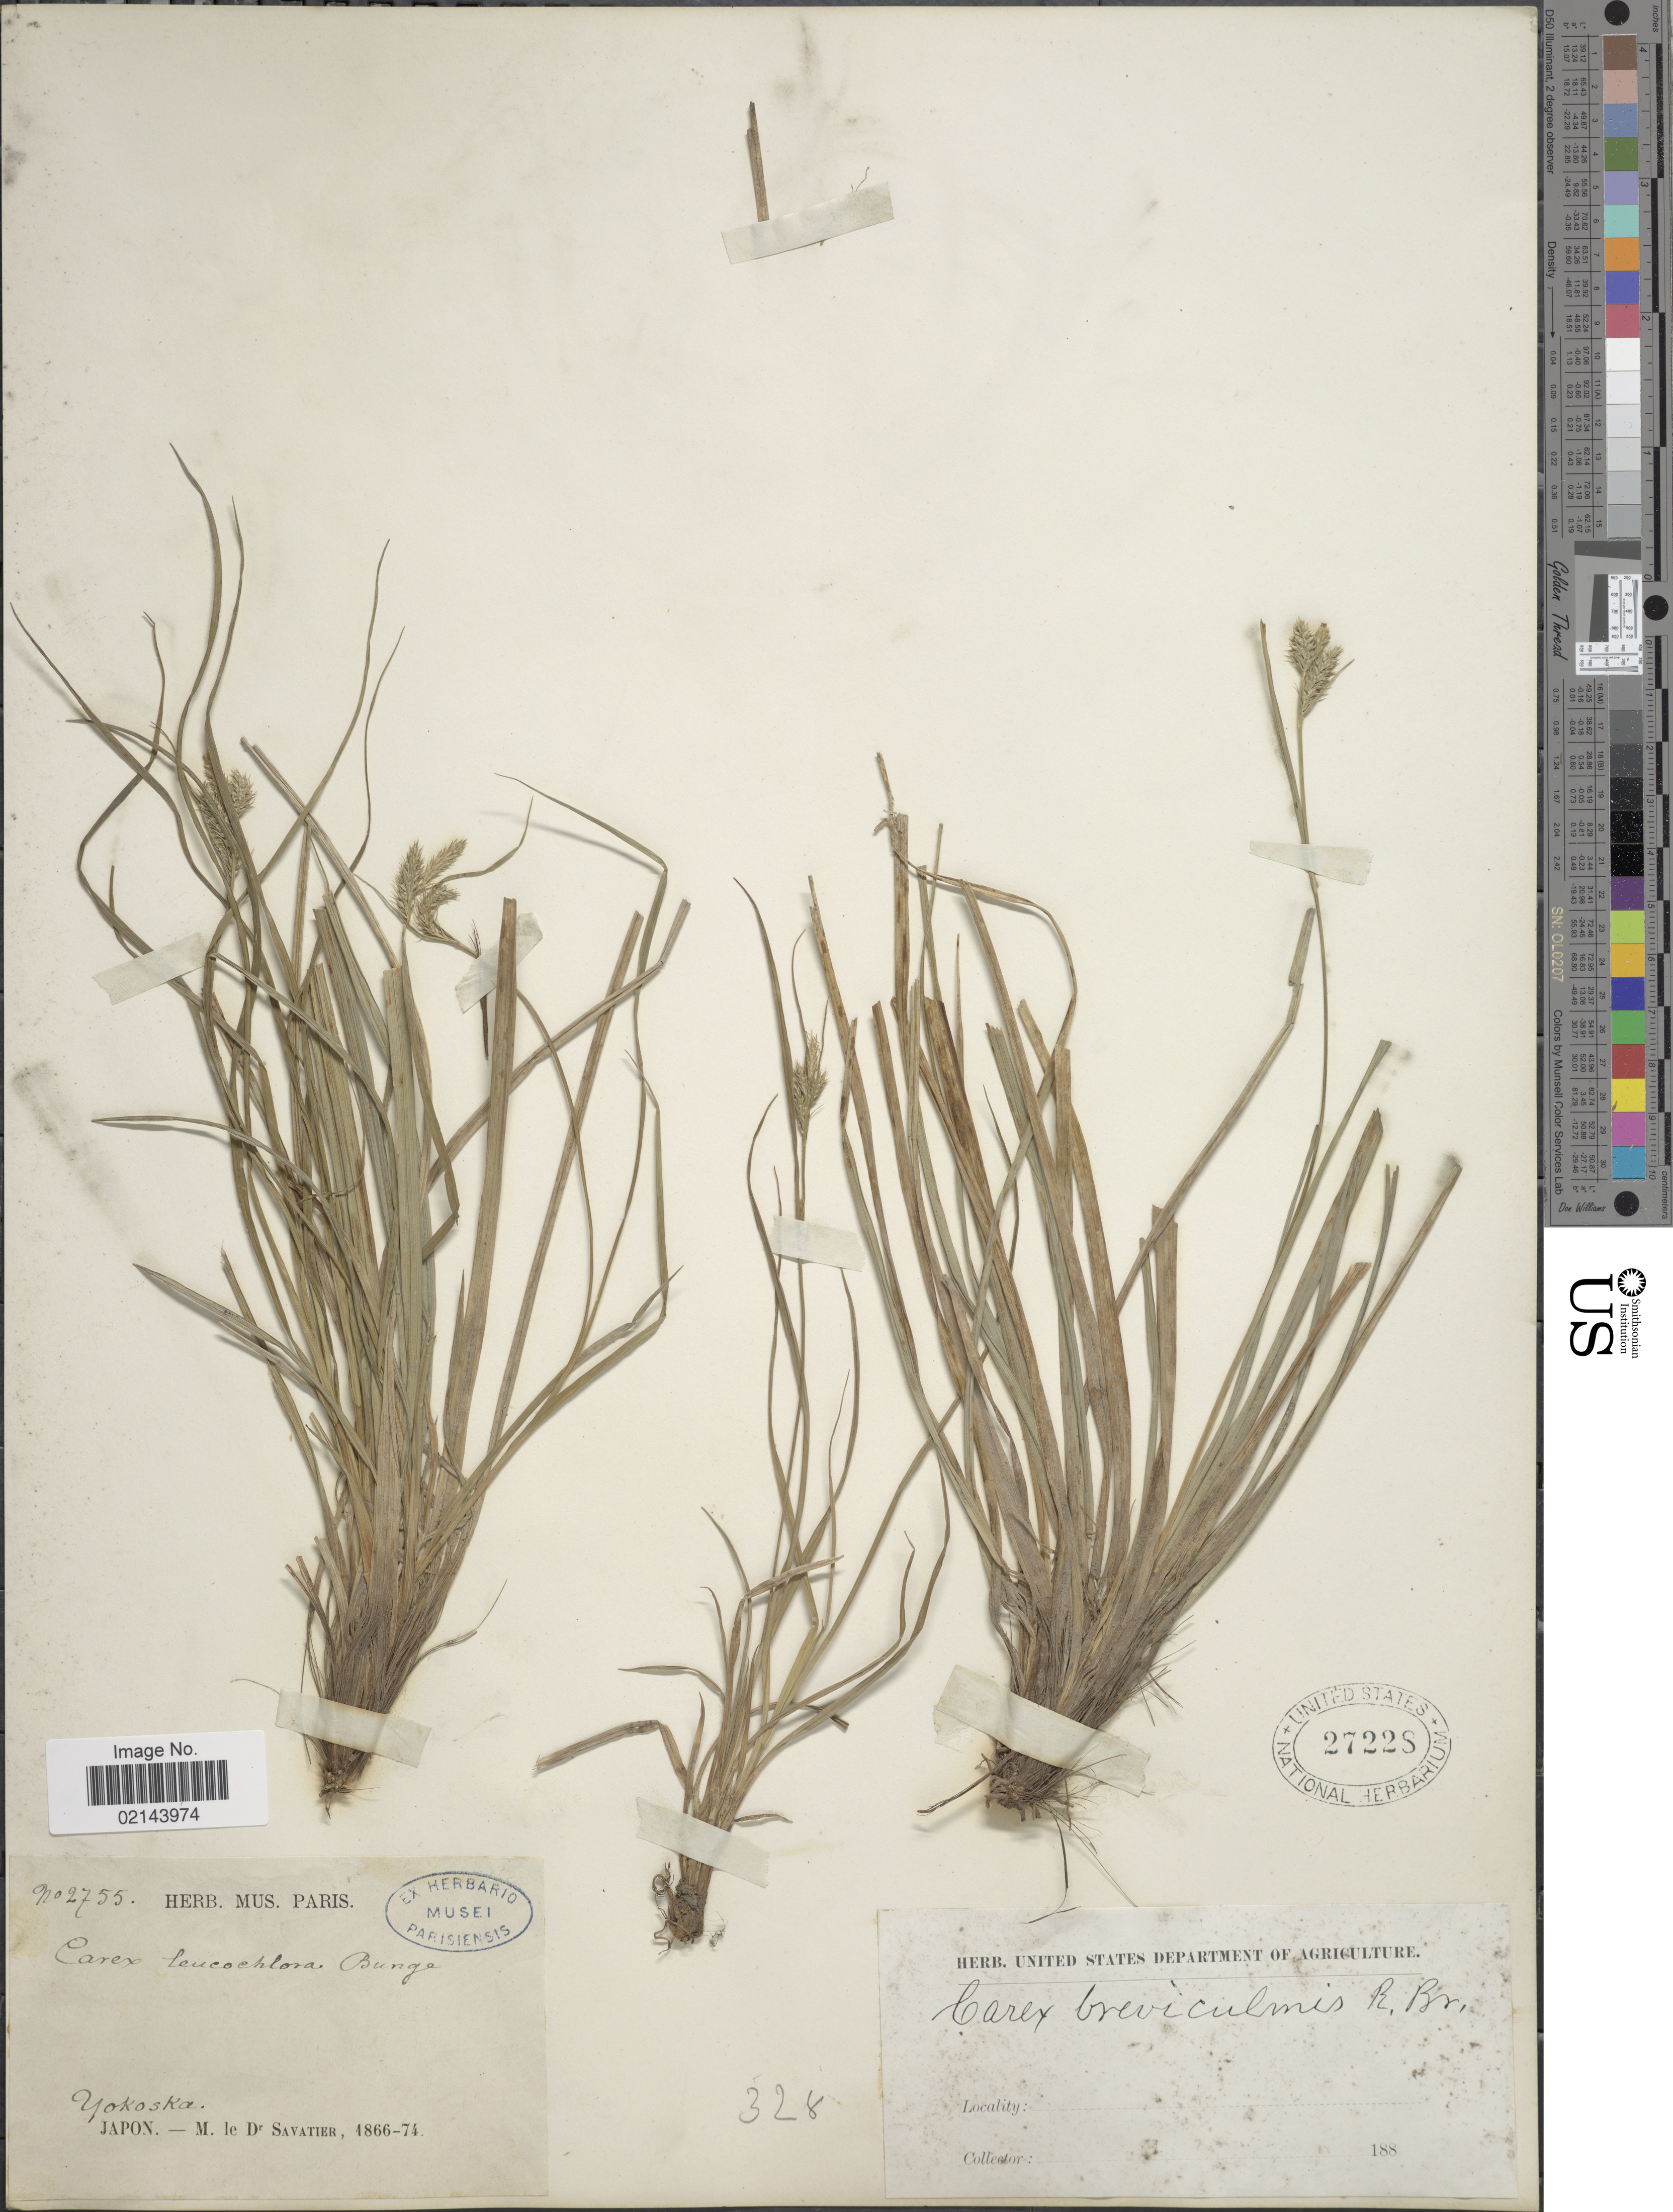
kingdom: Plantae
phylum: Tracheophyta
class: Liliopsida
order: Poales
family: Cyperaceae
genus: Carex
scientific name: Carex breviculmis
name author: R. Br.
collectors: Savatier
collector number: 2755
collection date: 1866/1874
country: Japan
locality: Yokoska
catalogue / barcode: US 27228